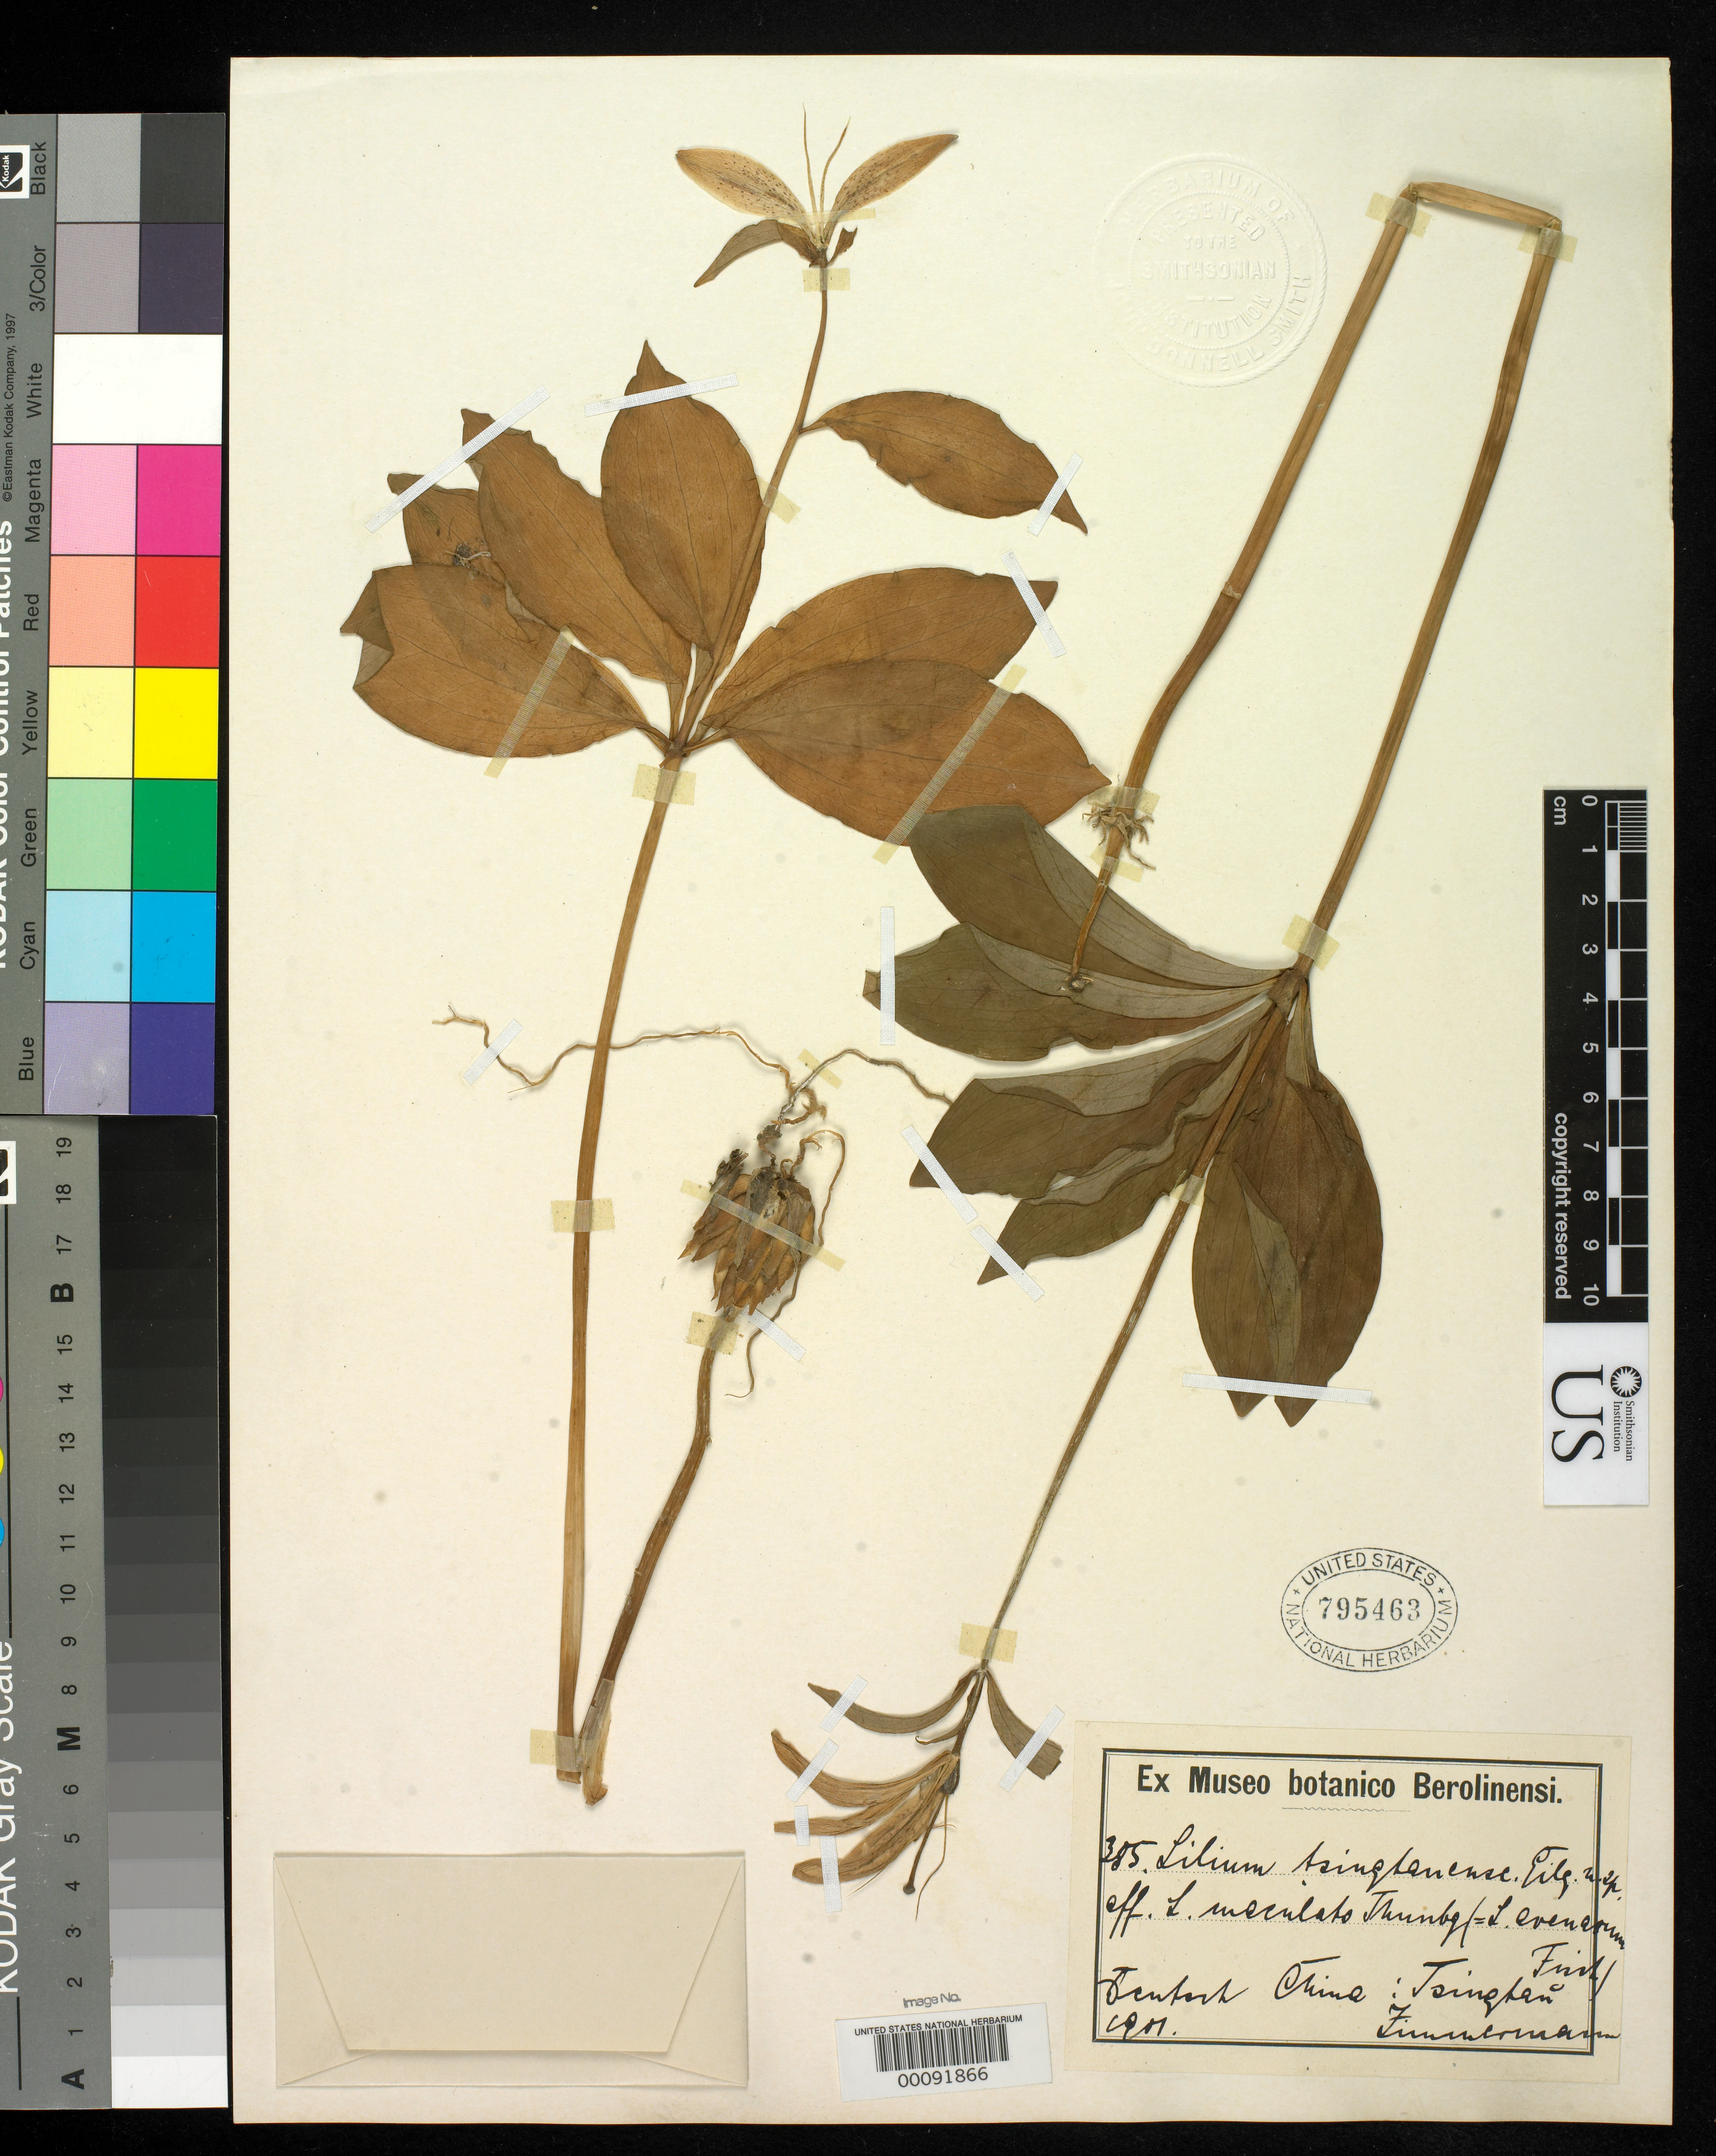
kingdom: Plantae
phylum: Tracheophyta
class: Liliopsida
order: Liliales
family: Liliaceae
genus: Lilium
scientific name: Lilium tsingtauense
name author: Gilg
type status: Isotype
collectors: F. von Zimmermann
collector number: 385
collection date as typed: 1901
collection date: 1901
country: China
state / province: Shandong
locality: Tsingtau.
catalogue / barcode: US 795463